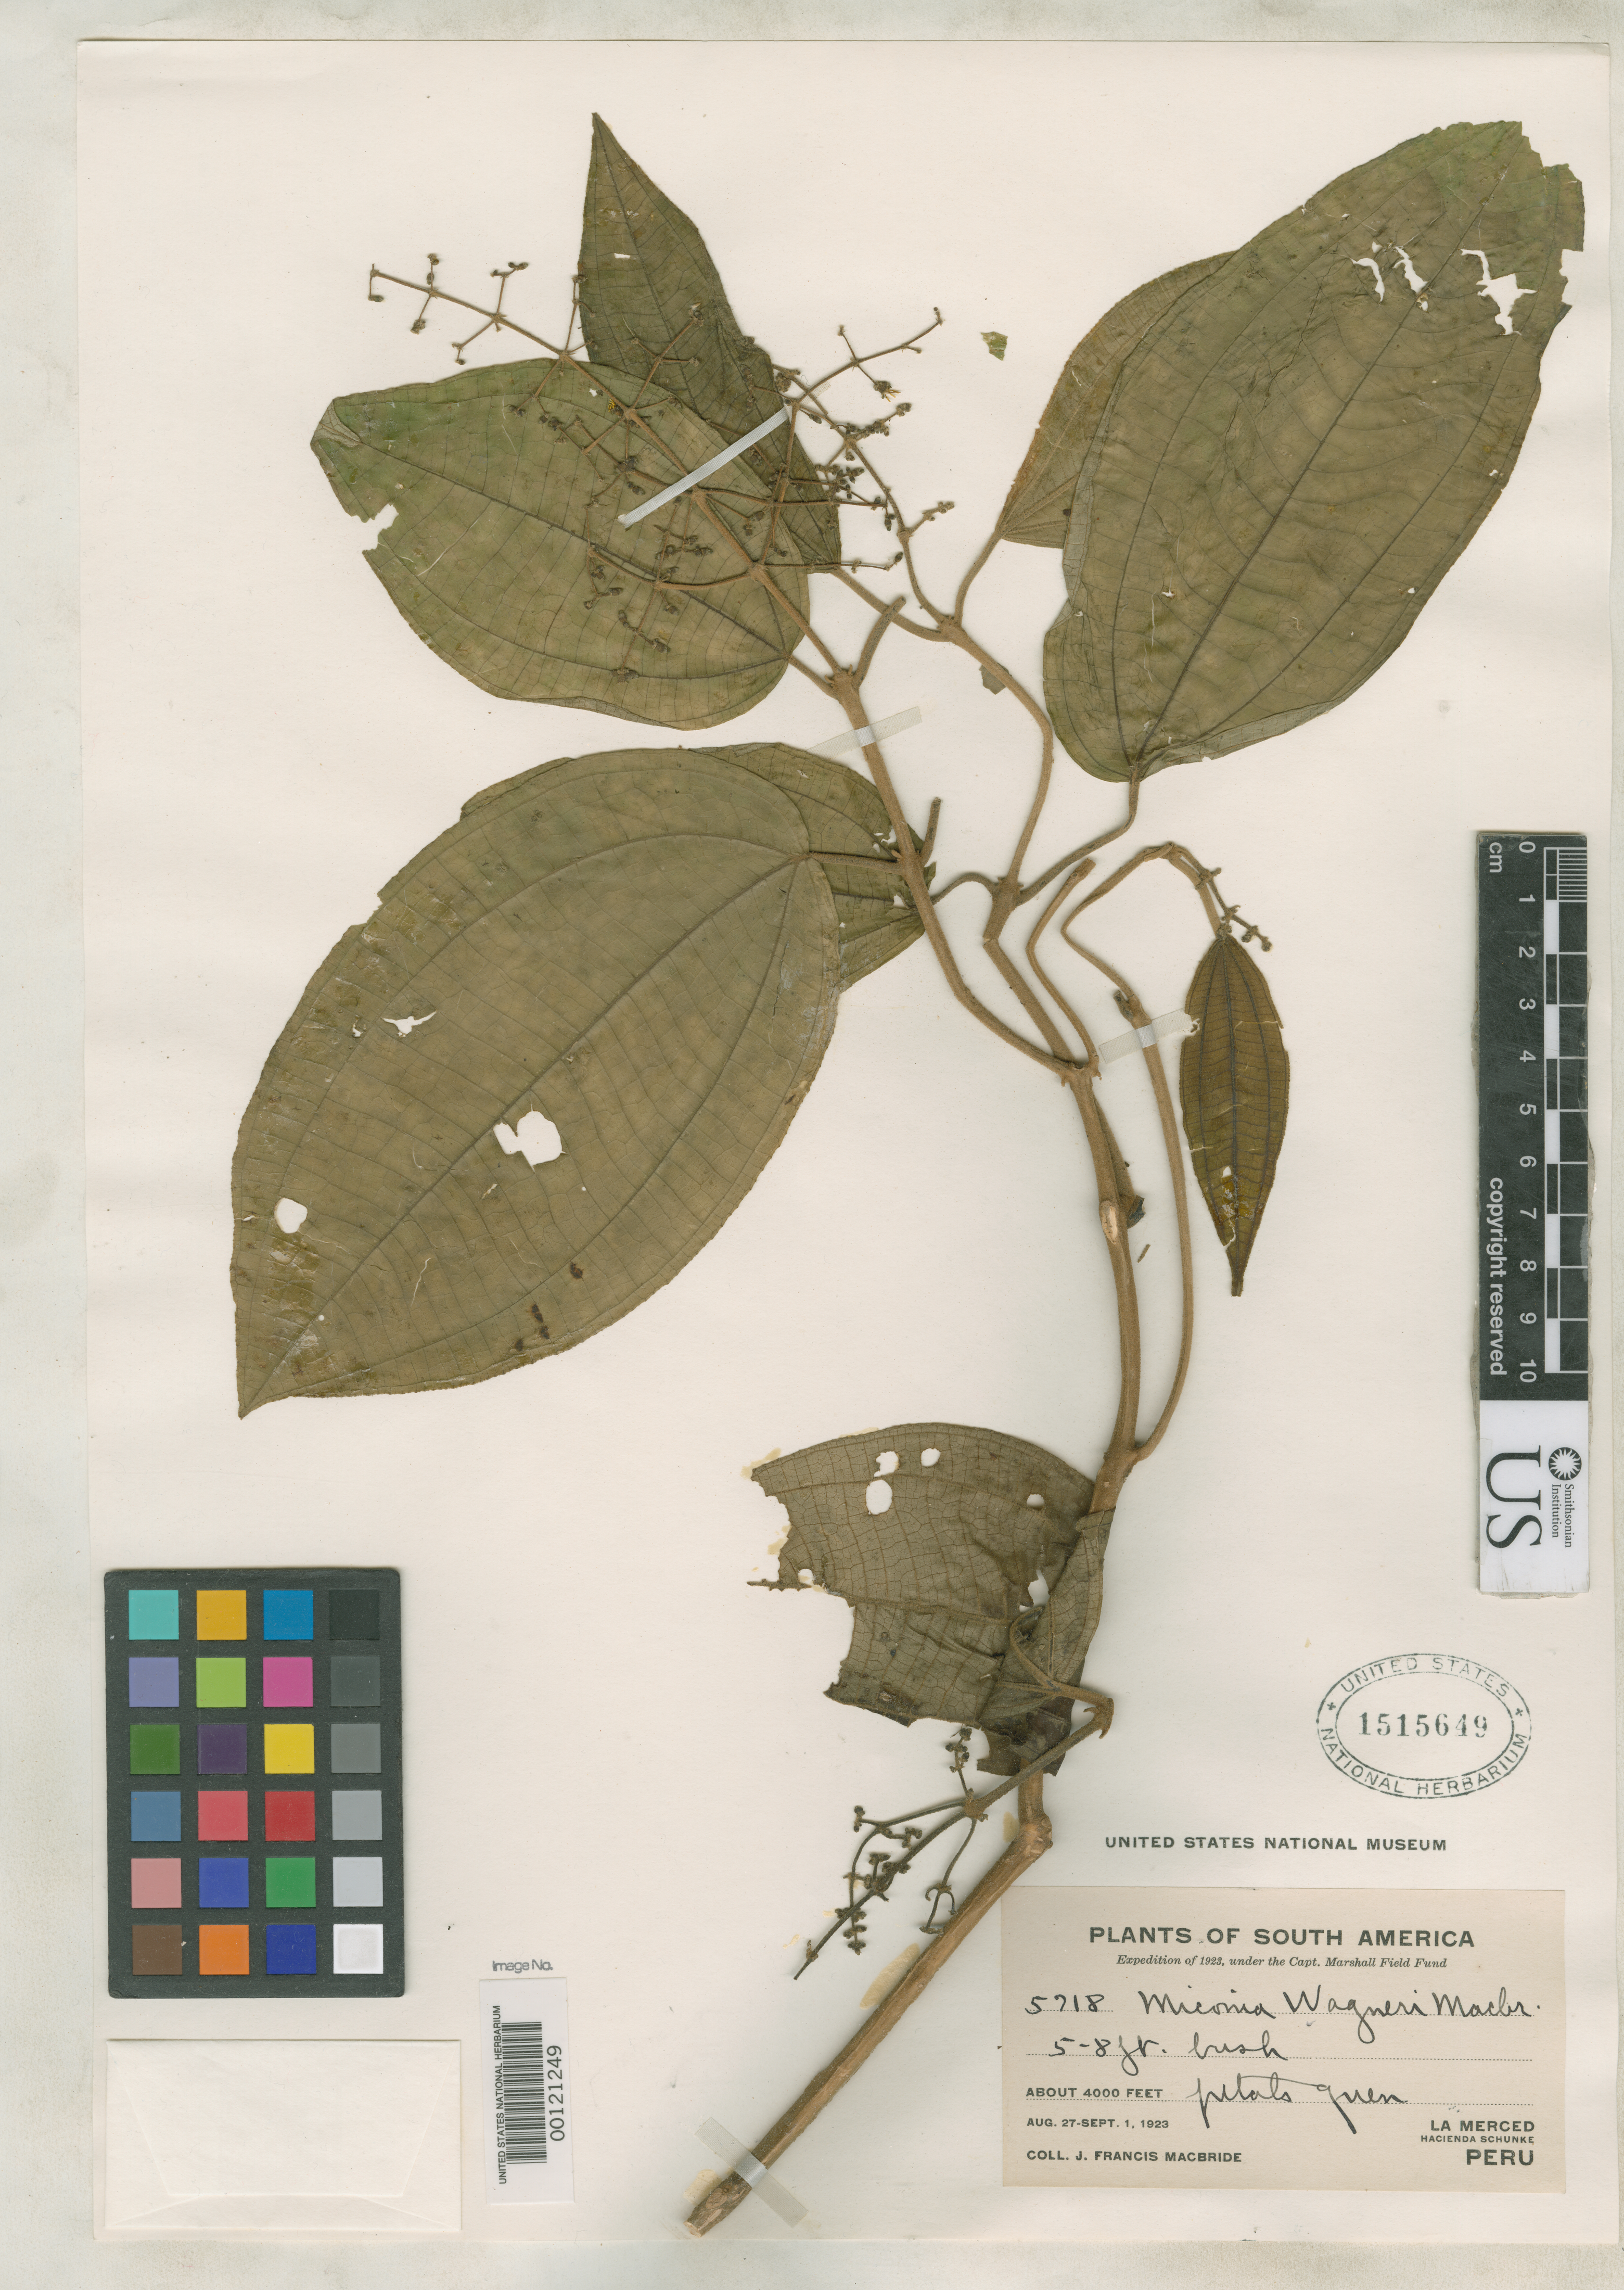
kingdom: Plantae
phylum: Tracheophyta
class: Magnoliopsida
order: Myrtales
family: Melastomataceae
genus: Miconia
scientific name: Miconia wagneri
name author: J.F. Macbr.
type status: Isotype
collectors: J. F. Macbride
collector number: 5718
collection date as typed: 27 Aug 1923 to 01 Sep 1923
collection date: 1923-08-27/1923-09-01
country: Peru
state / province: Junín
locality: La Merced, Hacienda Schunke.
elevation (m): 1219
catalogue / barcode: US 1515649